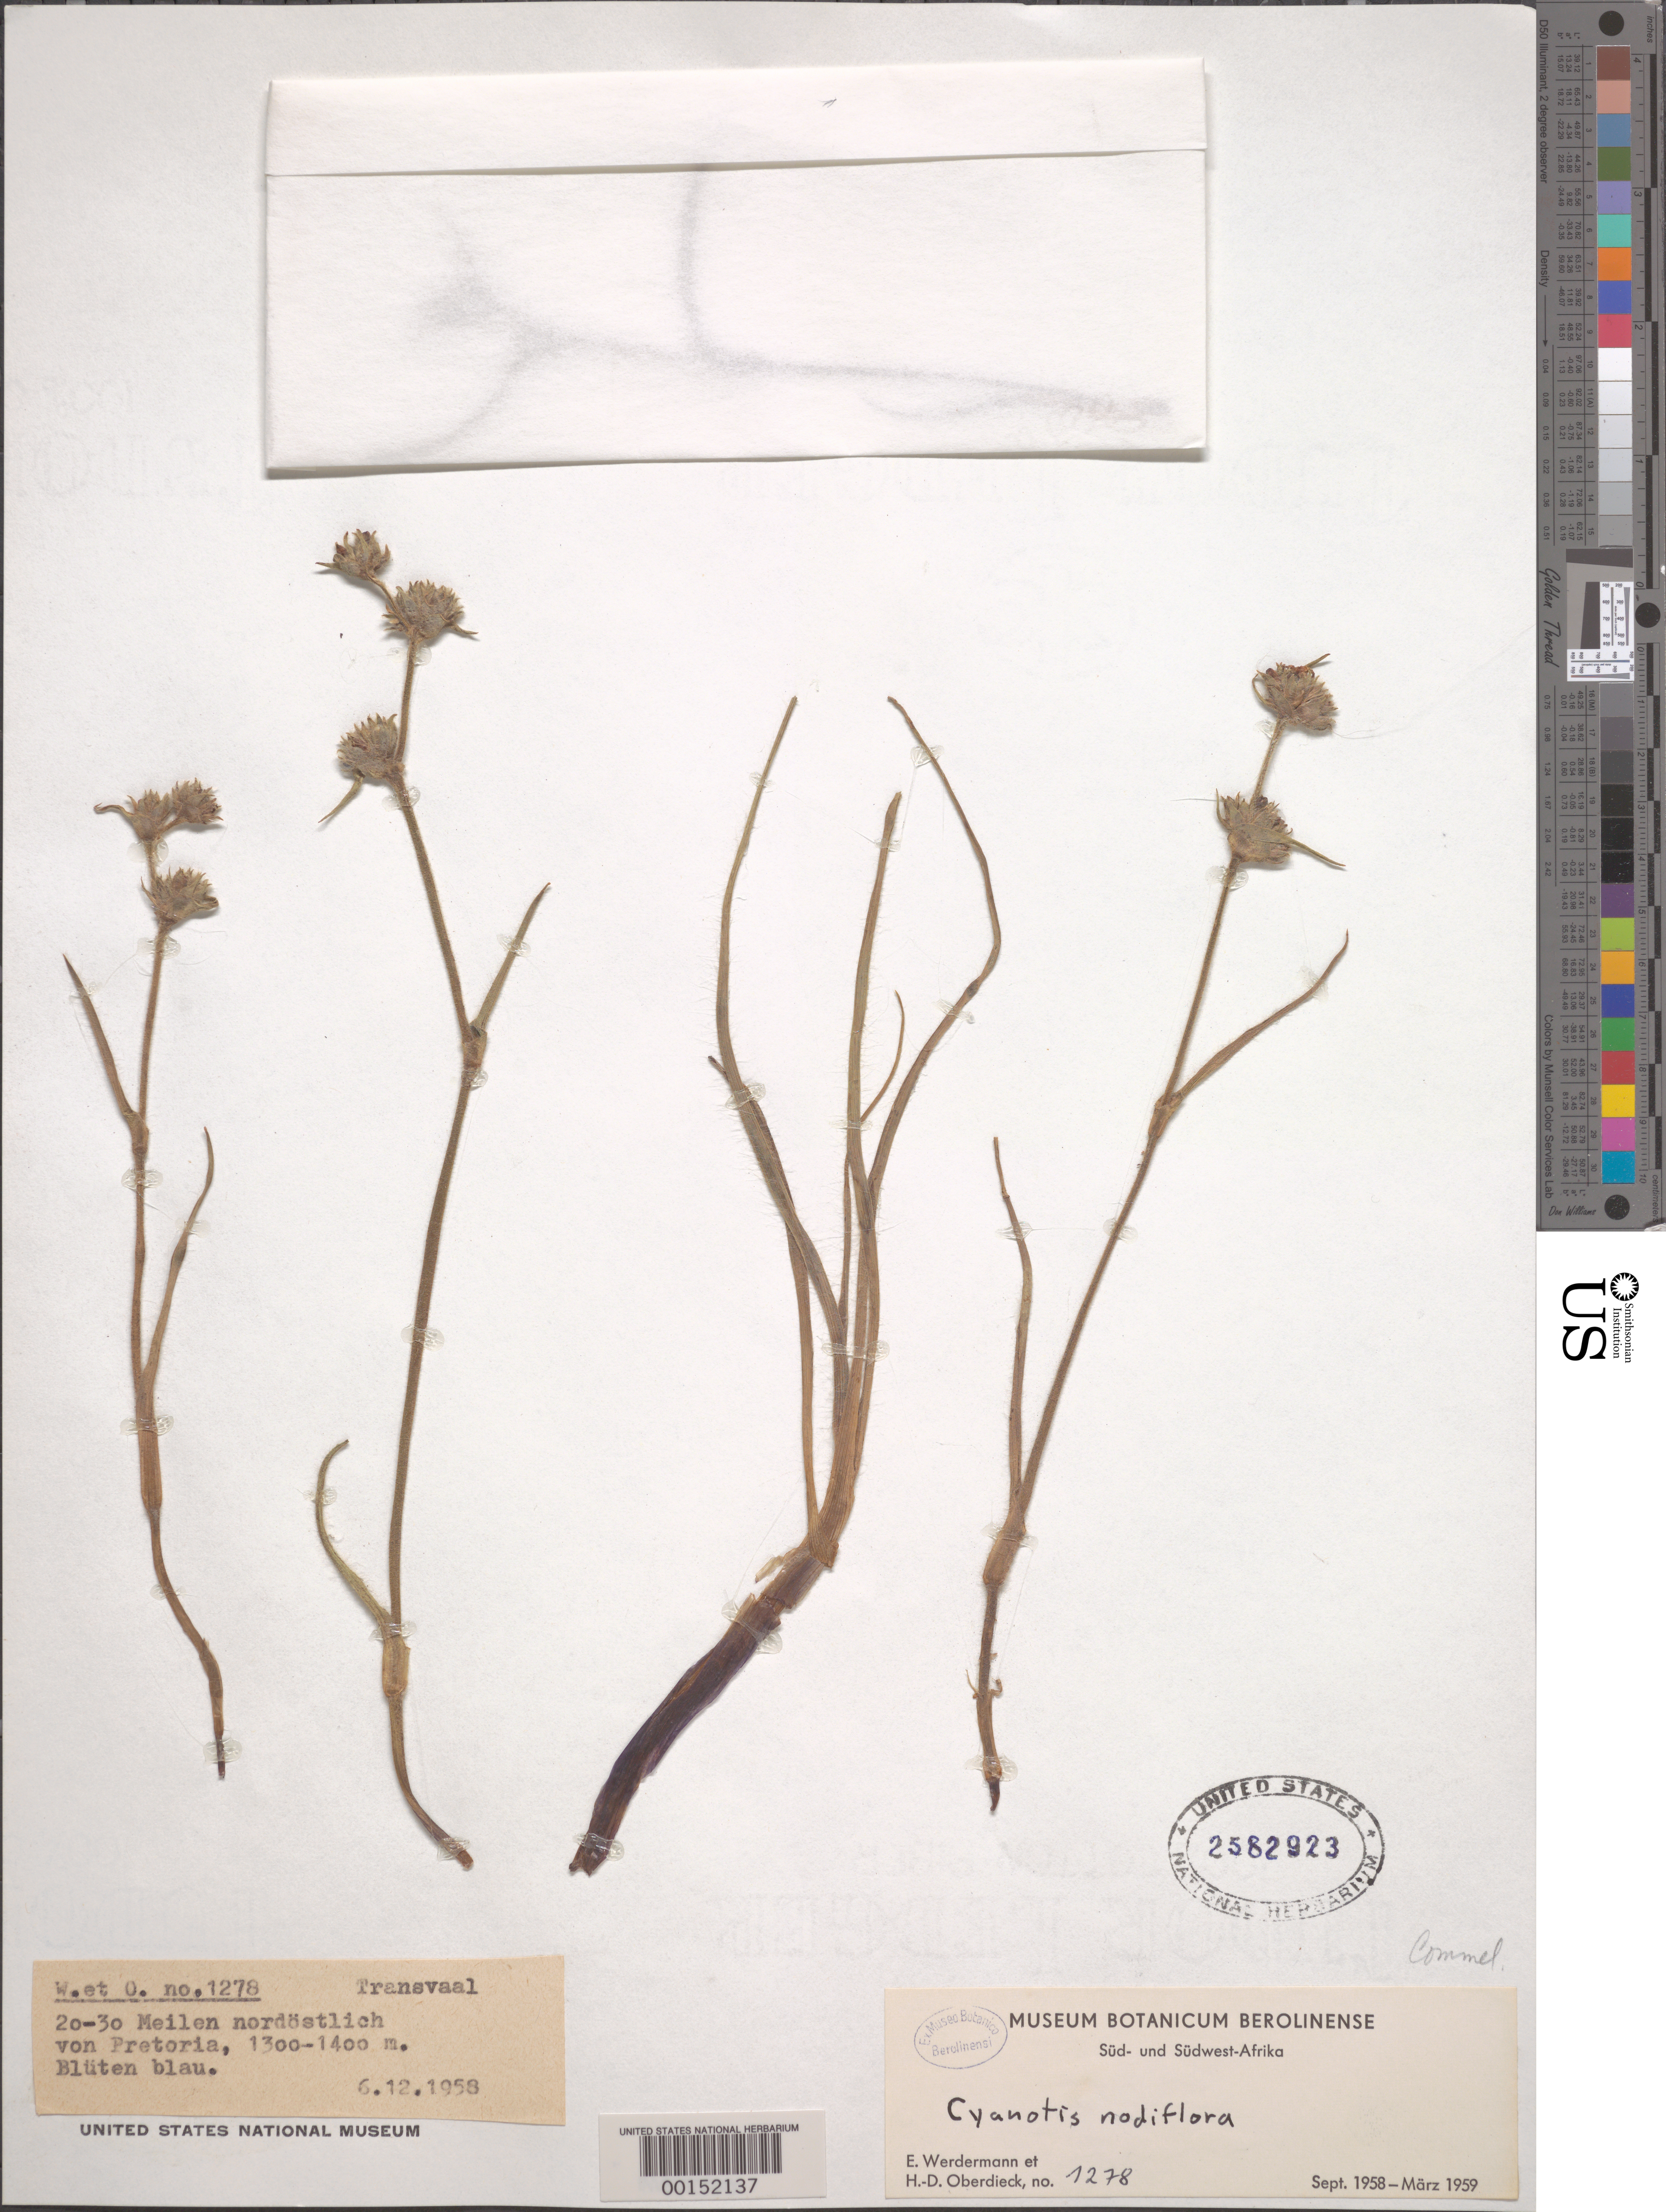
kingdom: Plantae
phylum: Tracheophyta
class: Liliopsida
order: Commelinales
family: Commelinaceae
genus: Cyanotis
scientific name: Cyanotis speciosa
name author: (L. f.) Hassk.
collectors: E. Werdermann & H. Oberdieck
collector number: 1278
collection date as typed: Sep 1958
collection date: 1958-09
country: South Africa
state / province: Gauteng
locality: Pretoria. Transvaal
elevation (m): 1300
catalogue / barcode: US 2582923